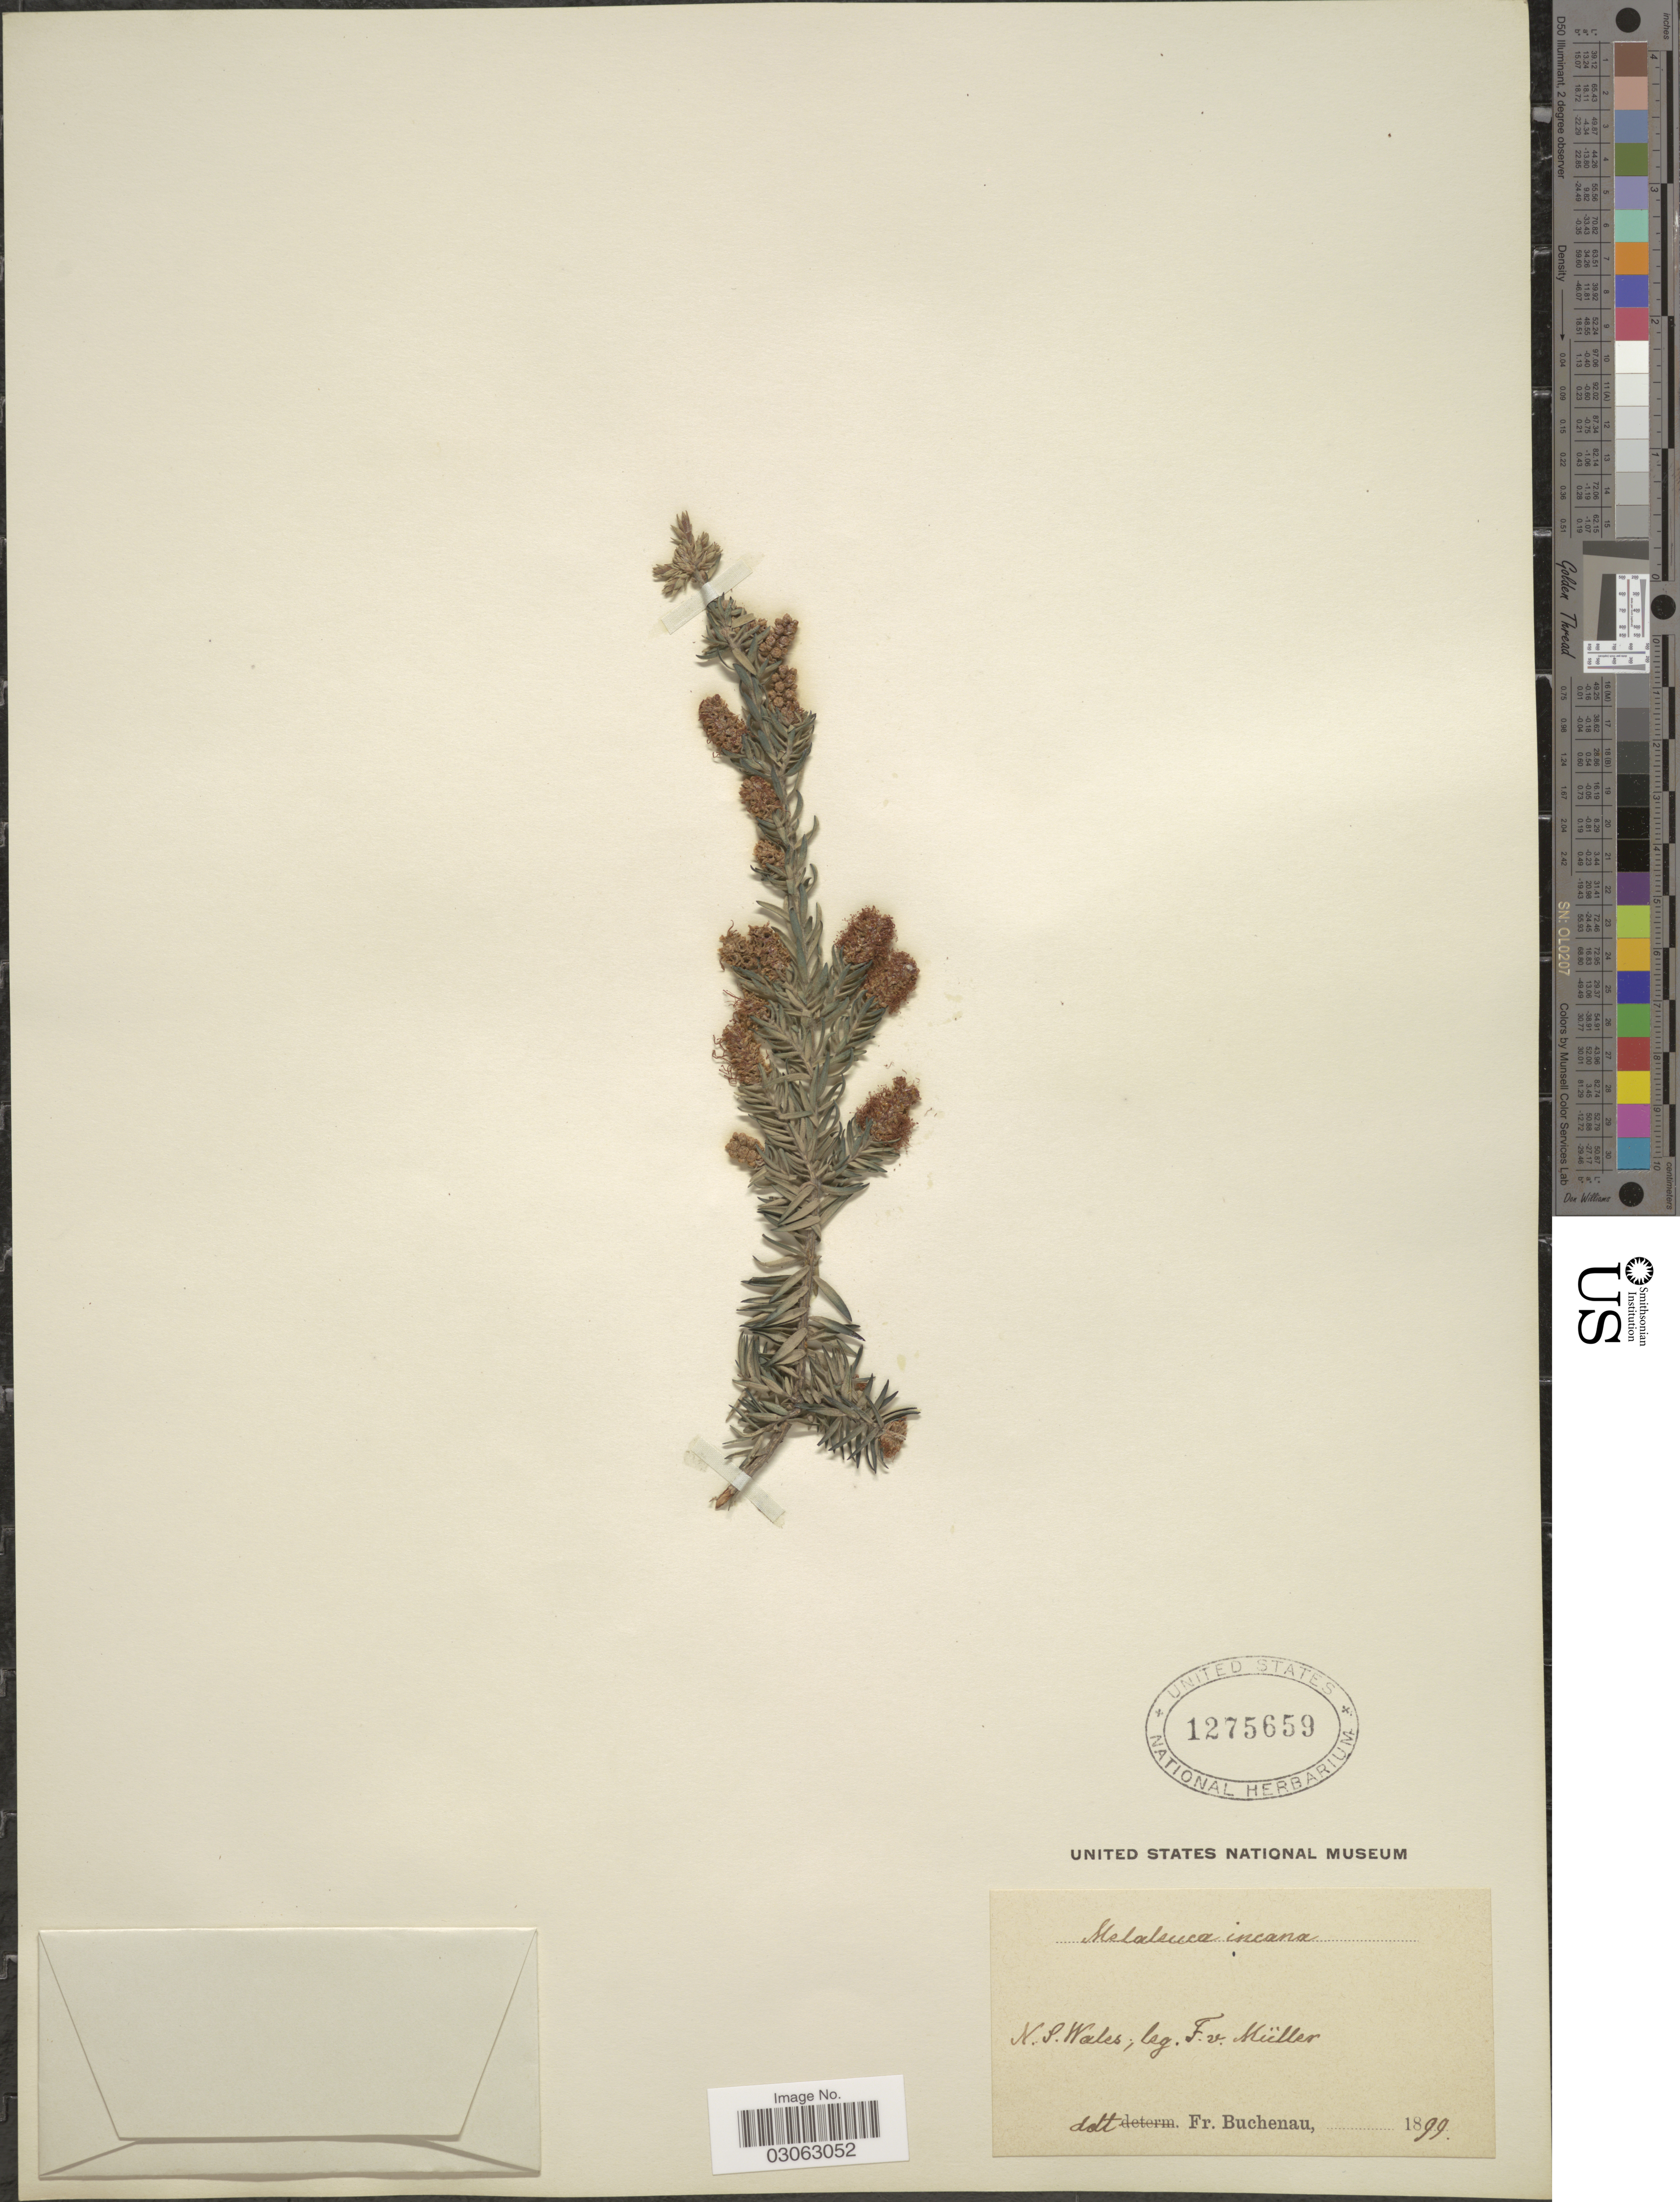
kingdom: Plantae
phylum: Tracheophyta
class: Magnoliopsida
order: Myrtales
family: Myrtaceae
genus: Melaleuca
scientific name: Melaleuca incana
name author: R. Br.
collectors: F. Müller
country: Australia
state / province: New South Wales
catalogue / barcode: US 1275659